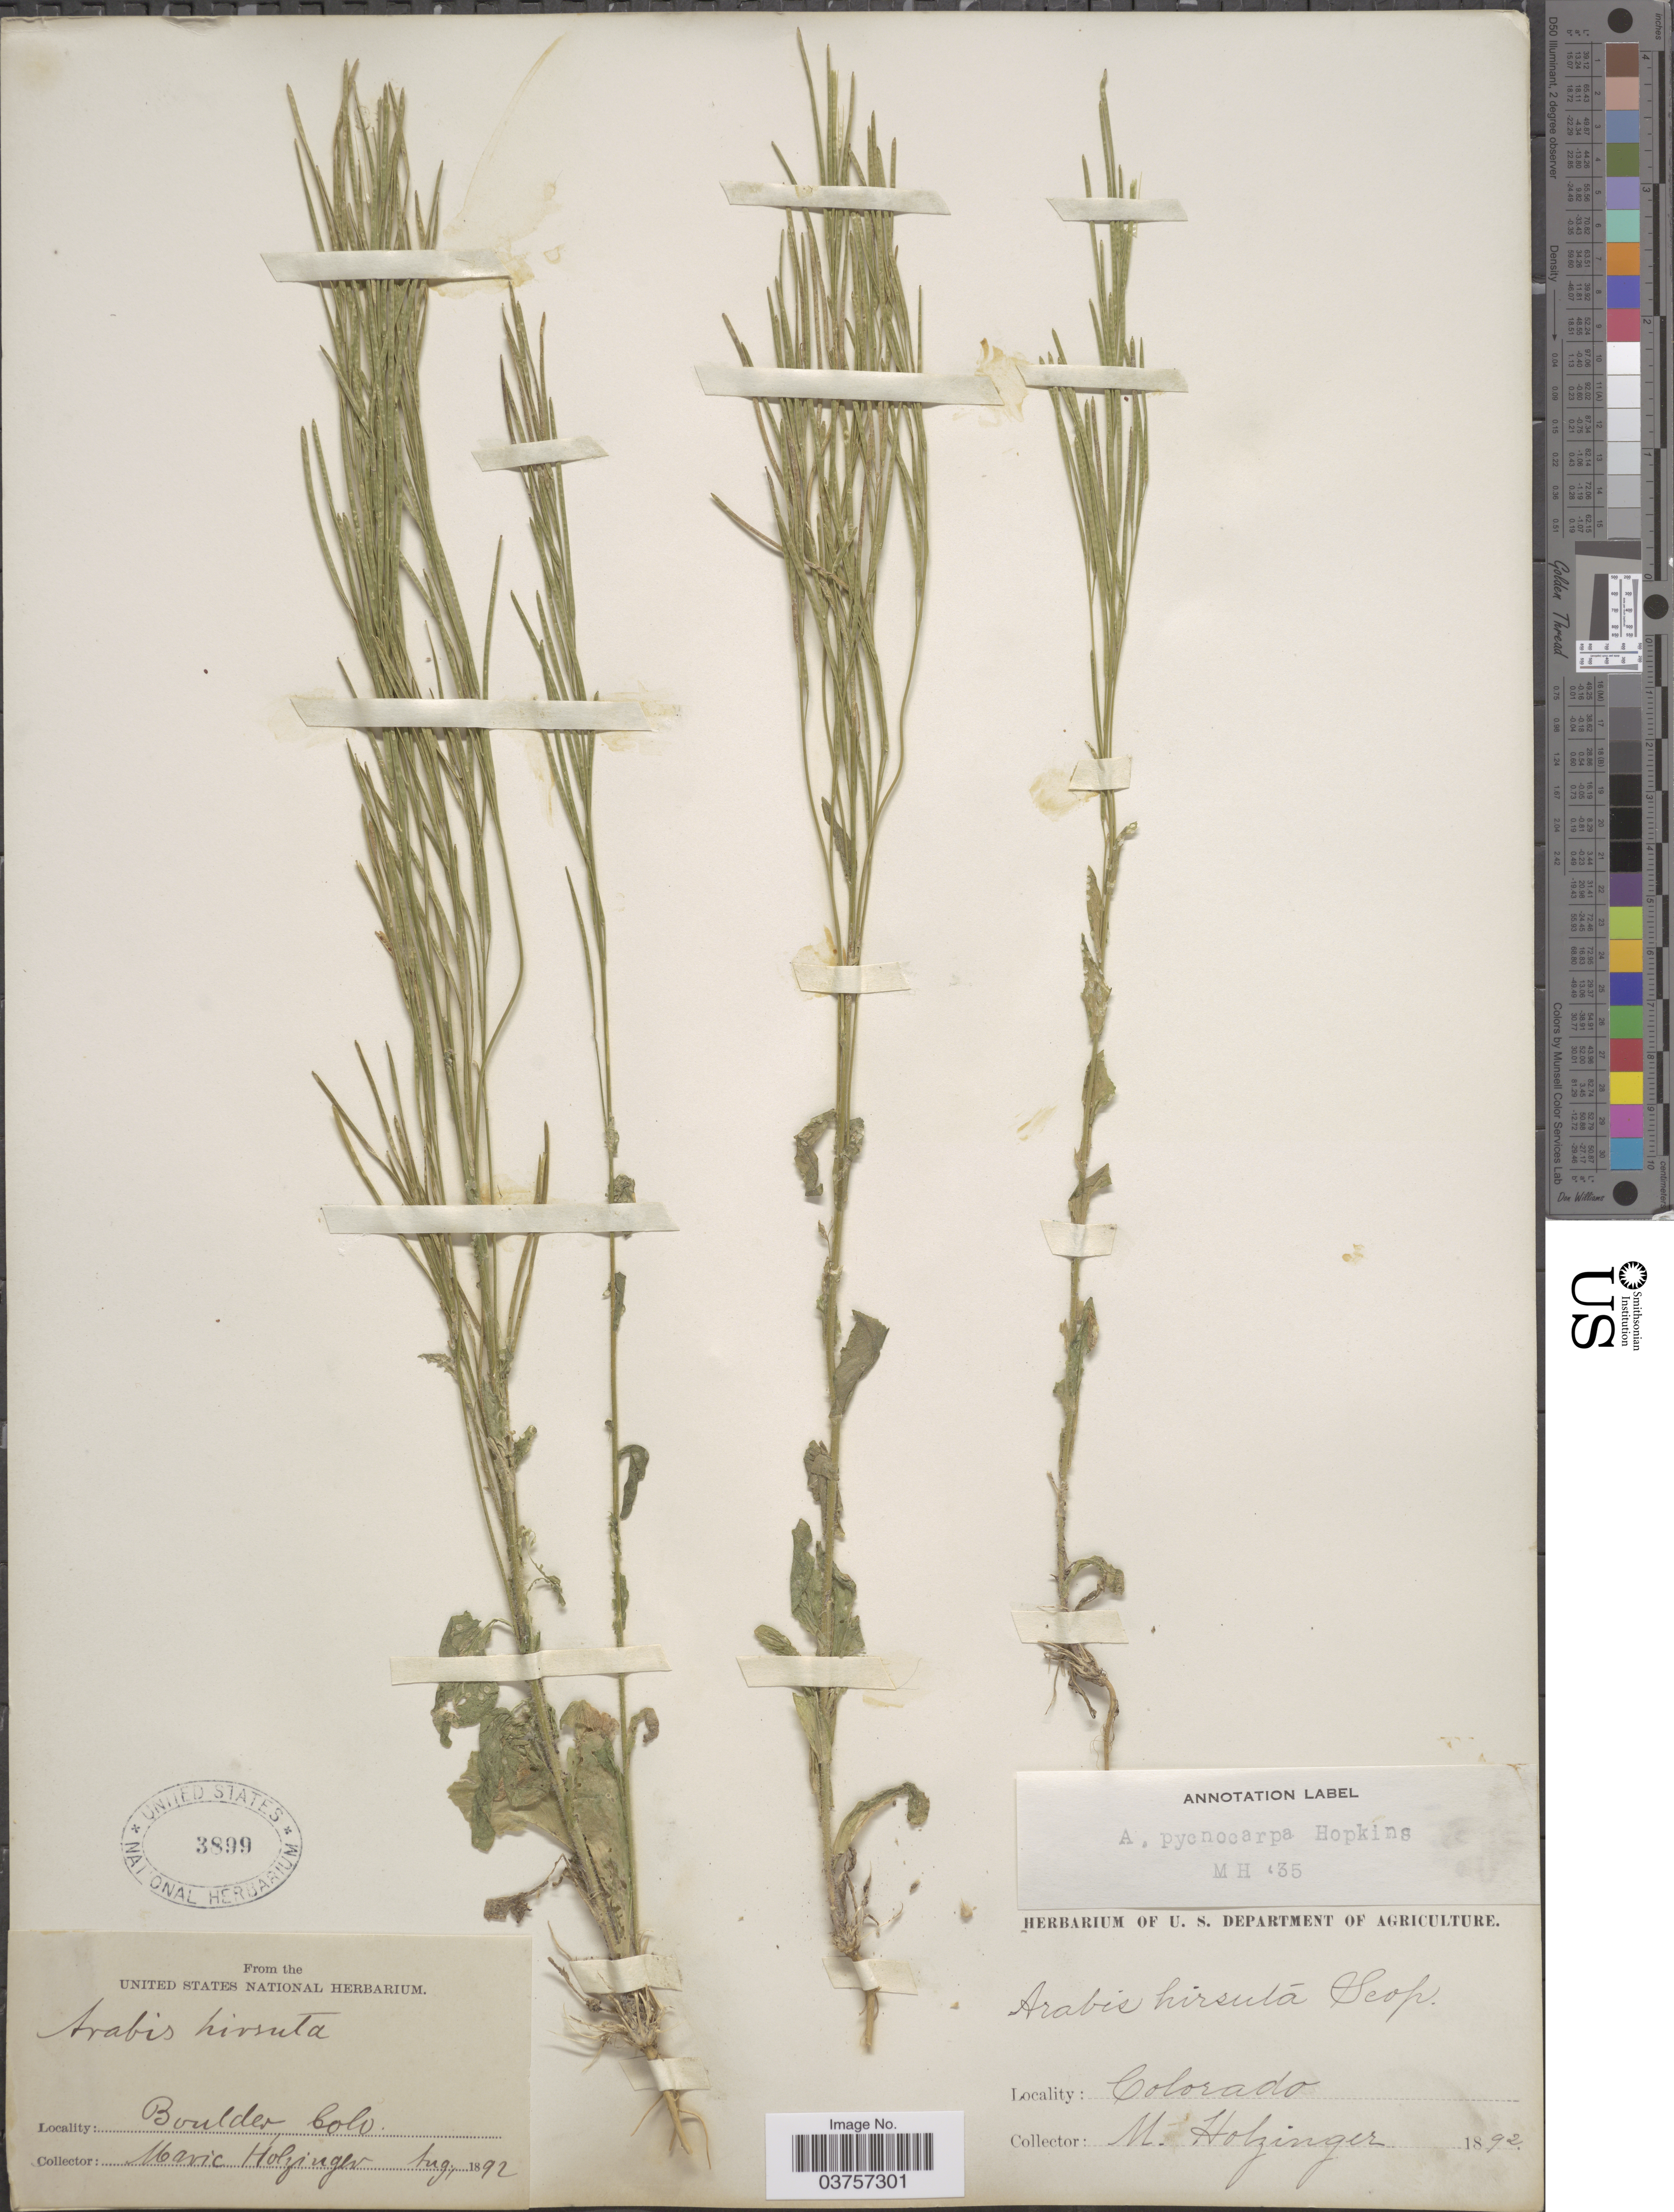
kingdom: Plantae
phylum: Tracheophyta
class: Magnoliopsida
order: Brassicales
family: Brassicaceae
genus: Arabis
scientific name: Arabis hirsuta var. pycnocarpa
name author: M. Hopkins & Rollins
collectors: M. Holzinger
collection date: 1892-08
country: United States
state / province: Colorado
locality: Boulder.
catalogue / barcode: US 3899